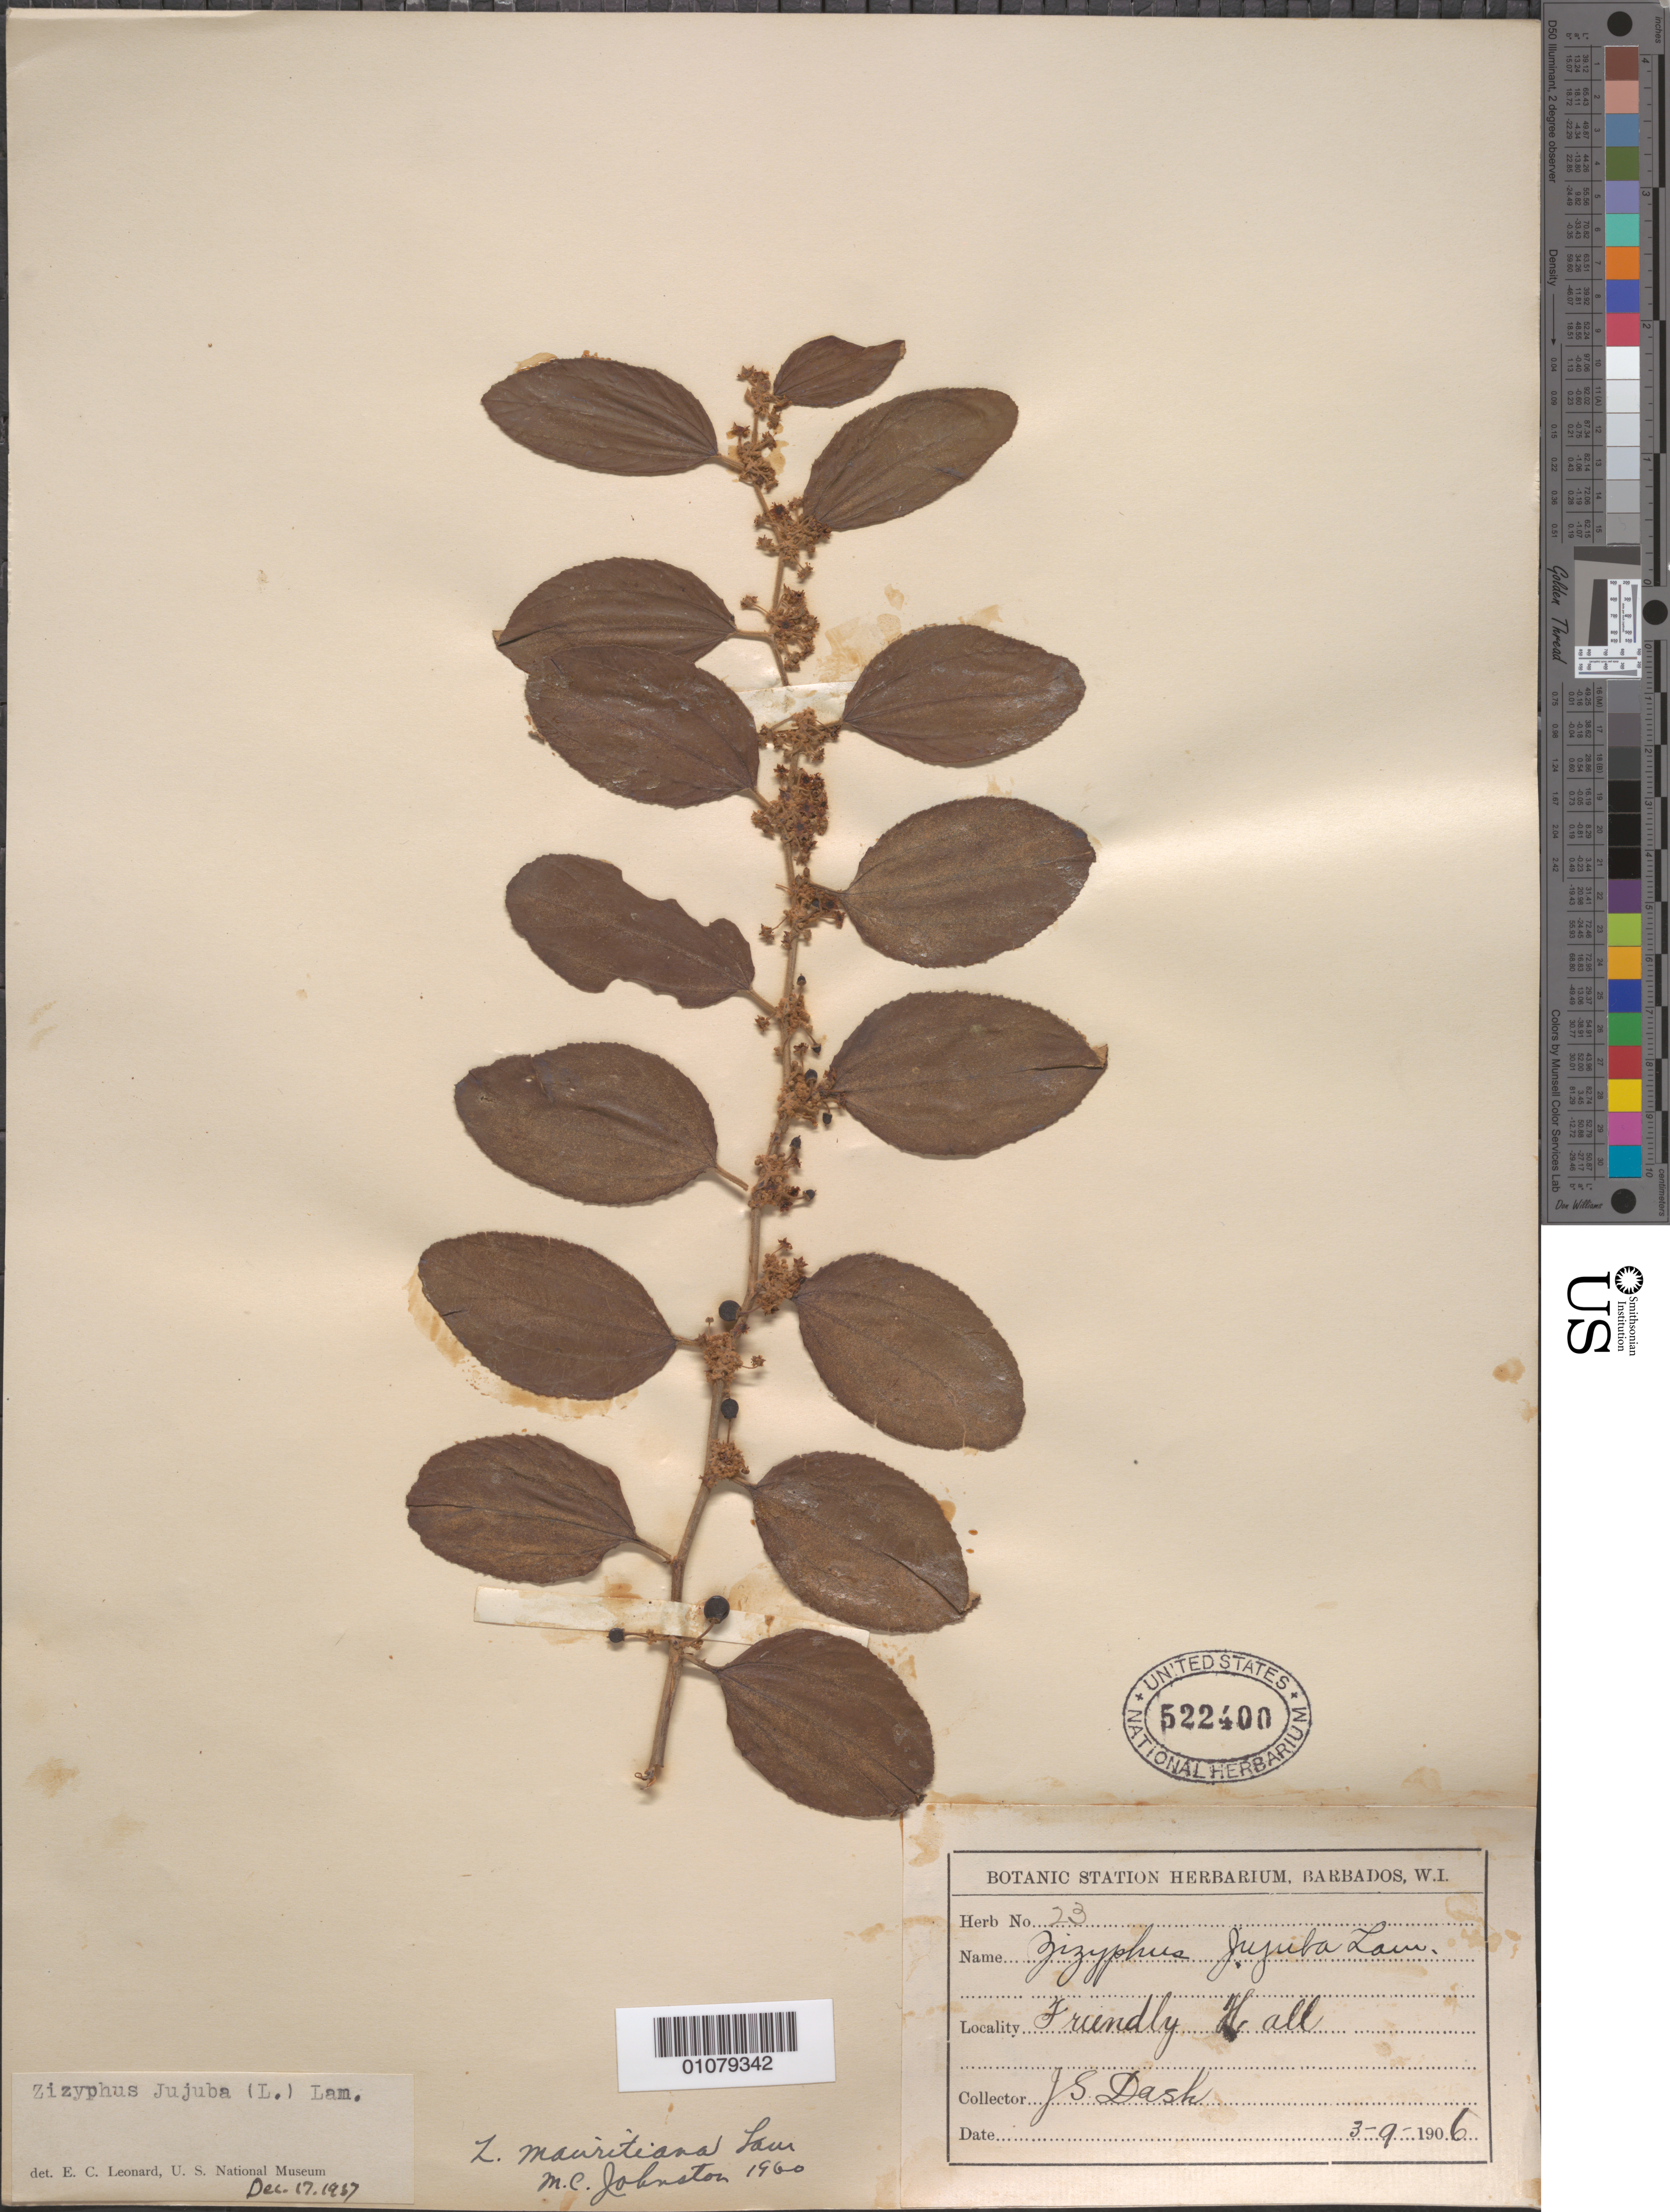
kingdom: Plantae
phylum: Tracheophyta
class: Magnoliopsida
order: Rosales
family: Rhamnaceae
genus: Ziziphus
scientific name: Ziziphus mauritiana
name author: Lam.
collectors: J. Dash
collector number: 23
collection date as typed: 09 Mar 1906 or 03 Sep 1906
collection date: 1906-03-09 or 1906-09-03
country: Barbados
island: Barbados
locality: Friendly Hall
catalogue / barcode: US 522400